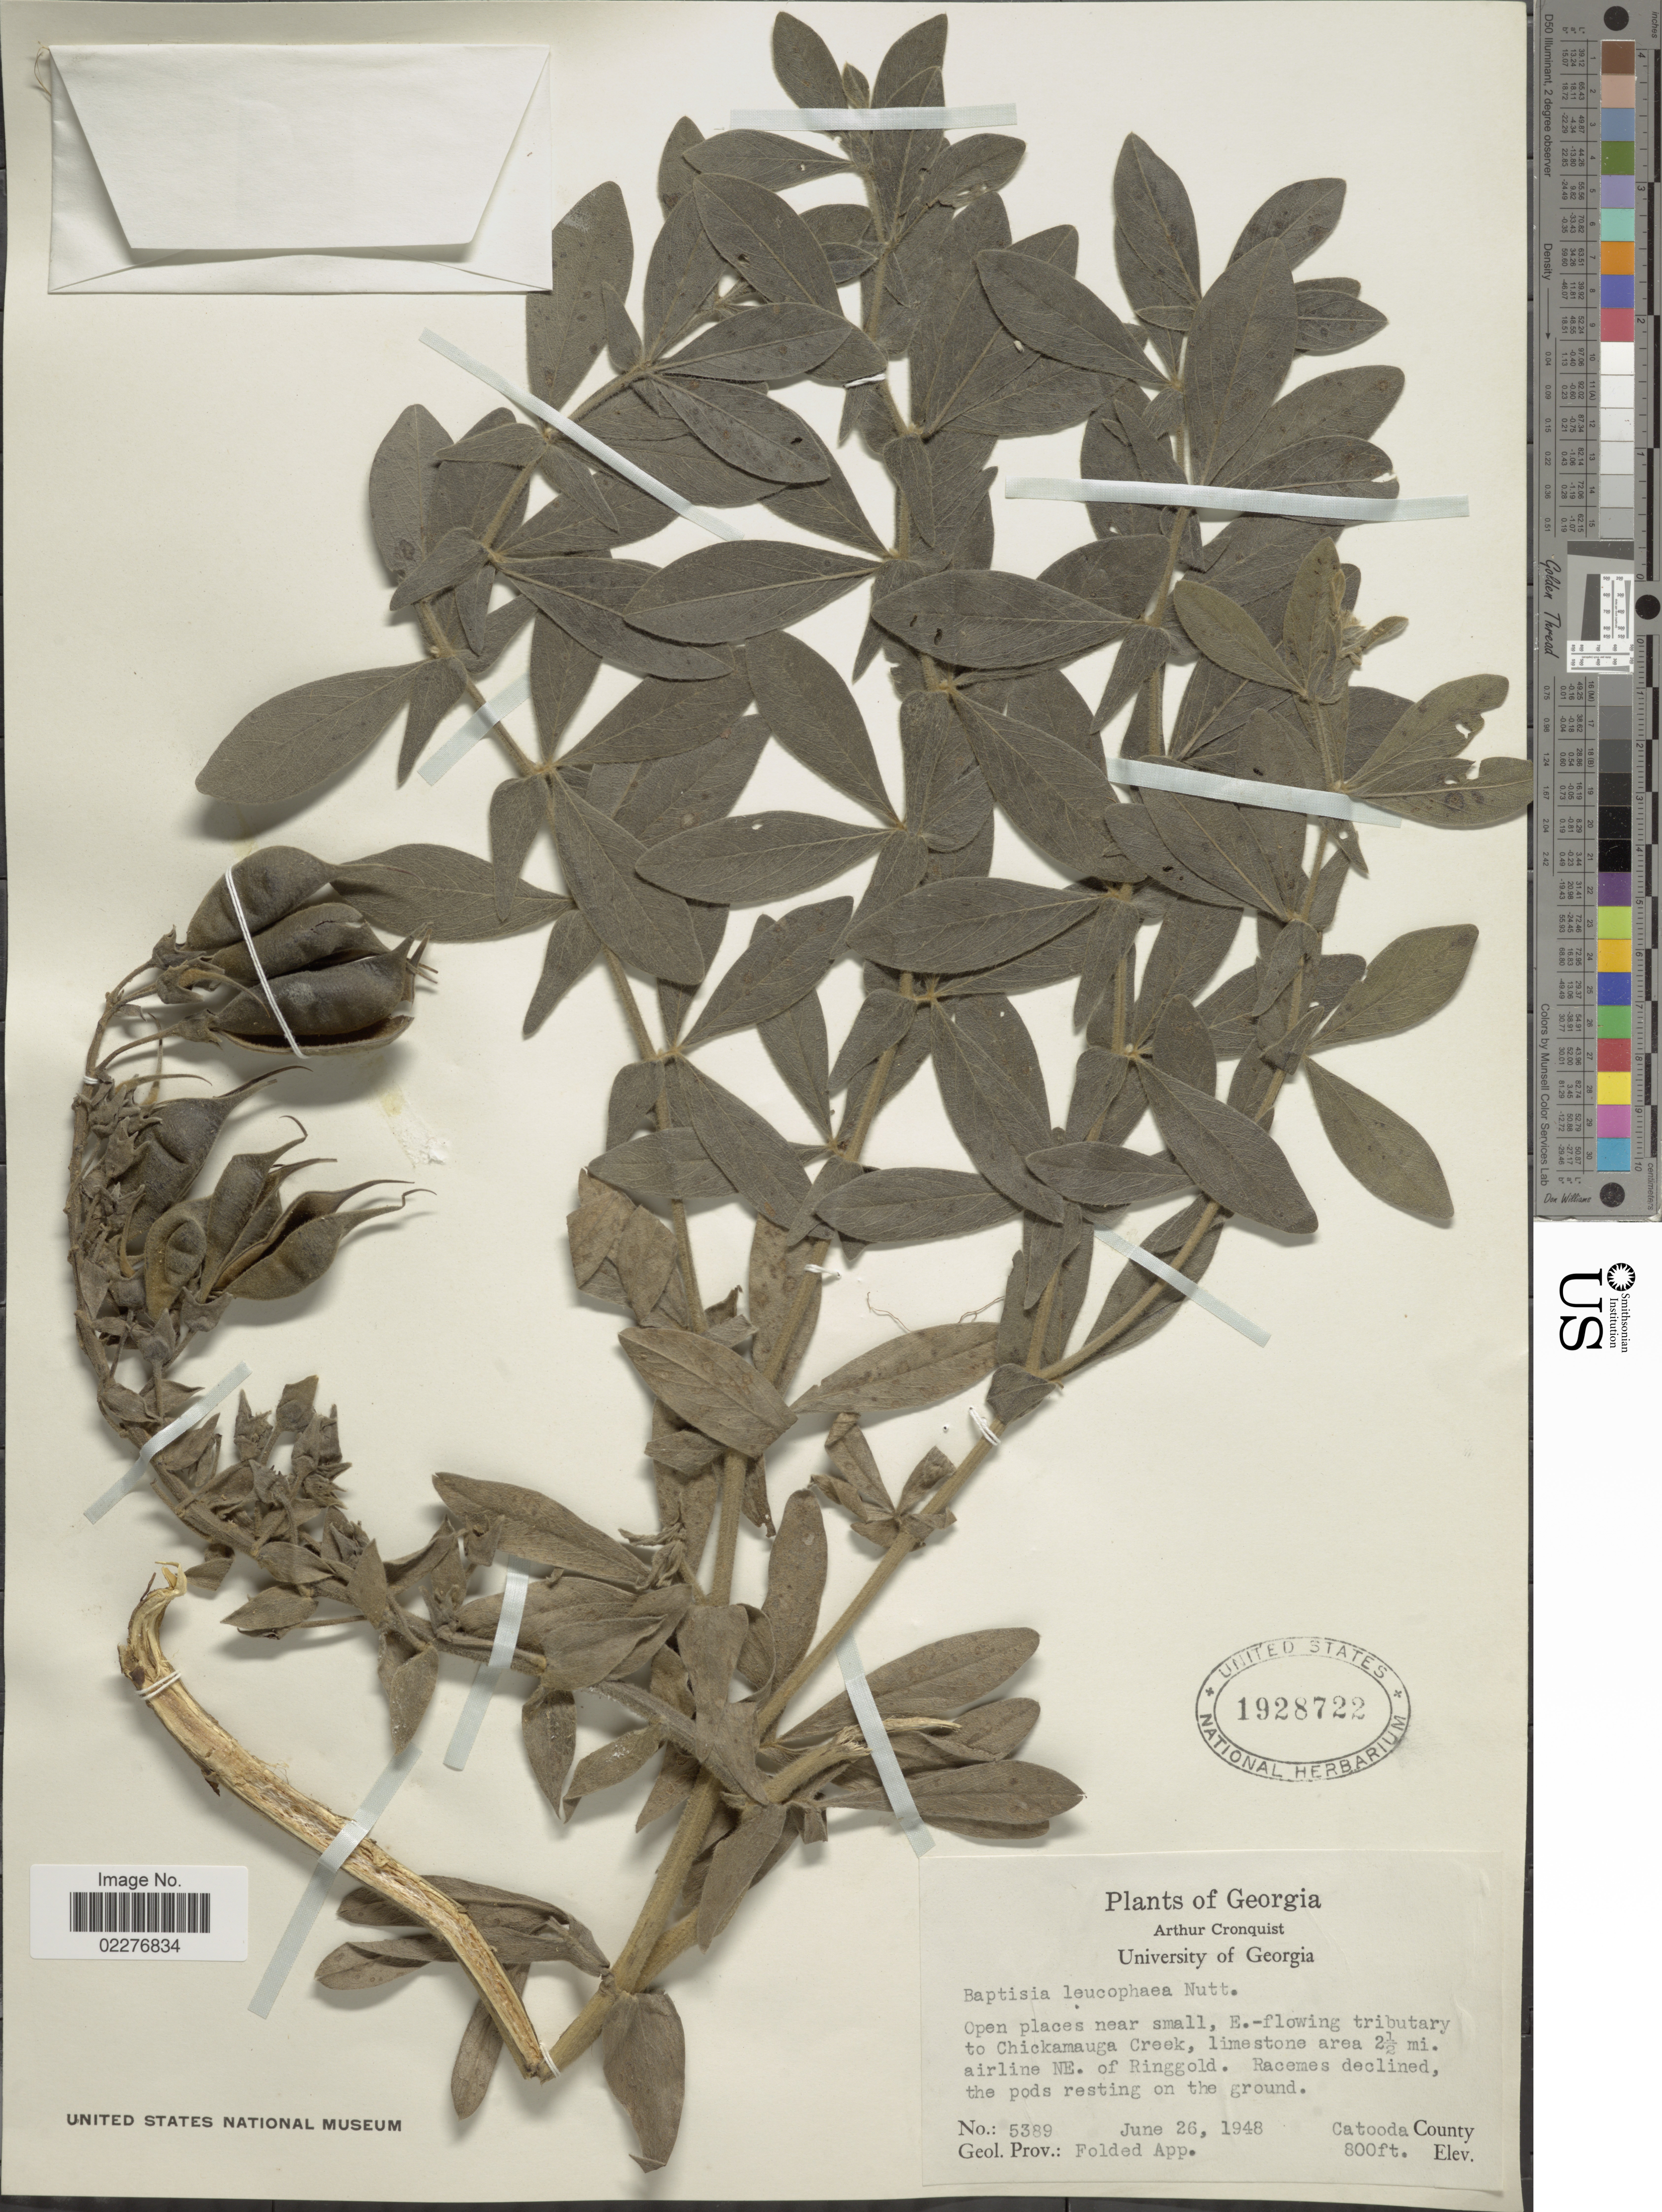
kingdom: Plantae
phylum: Tracheophyta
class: Magnoliopsida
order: Fabales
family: Fabaceae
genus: Baptisia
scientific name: Baptisia leucophaea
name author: Nutt.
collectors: A. J. Cronquist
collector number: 5389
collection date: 1948-06-26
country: United States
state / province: Georgia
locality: Open places near small, E-flowing tribuatry to Chickamauga Creek, limestone area 2½ mi airline NE of Ringgold, Catooda County, Geol Prov Folded App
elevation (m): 2438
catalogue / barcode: US 1928722